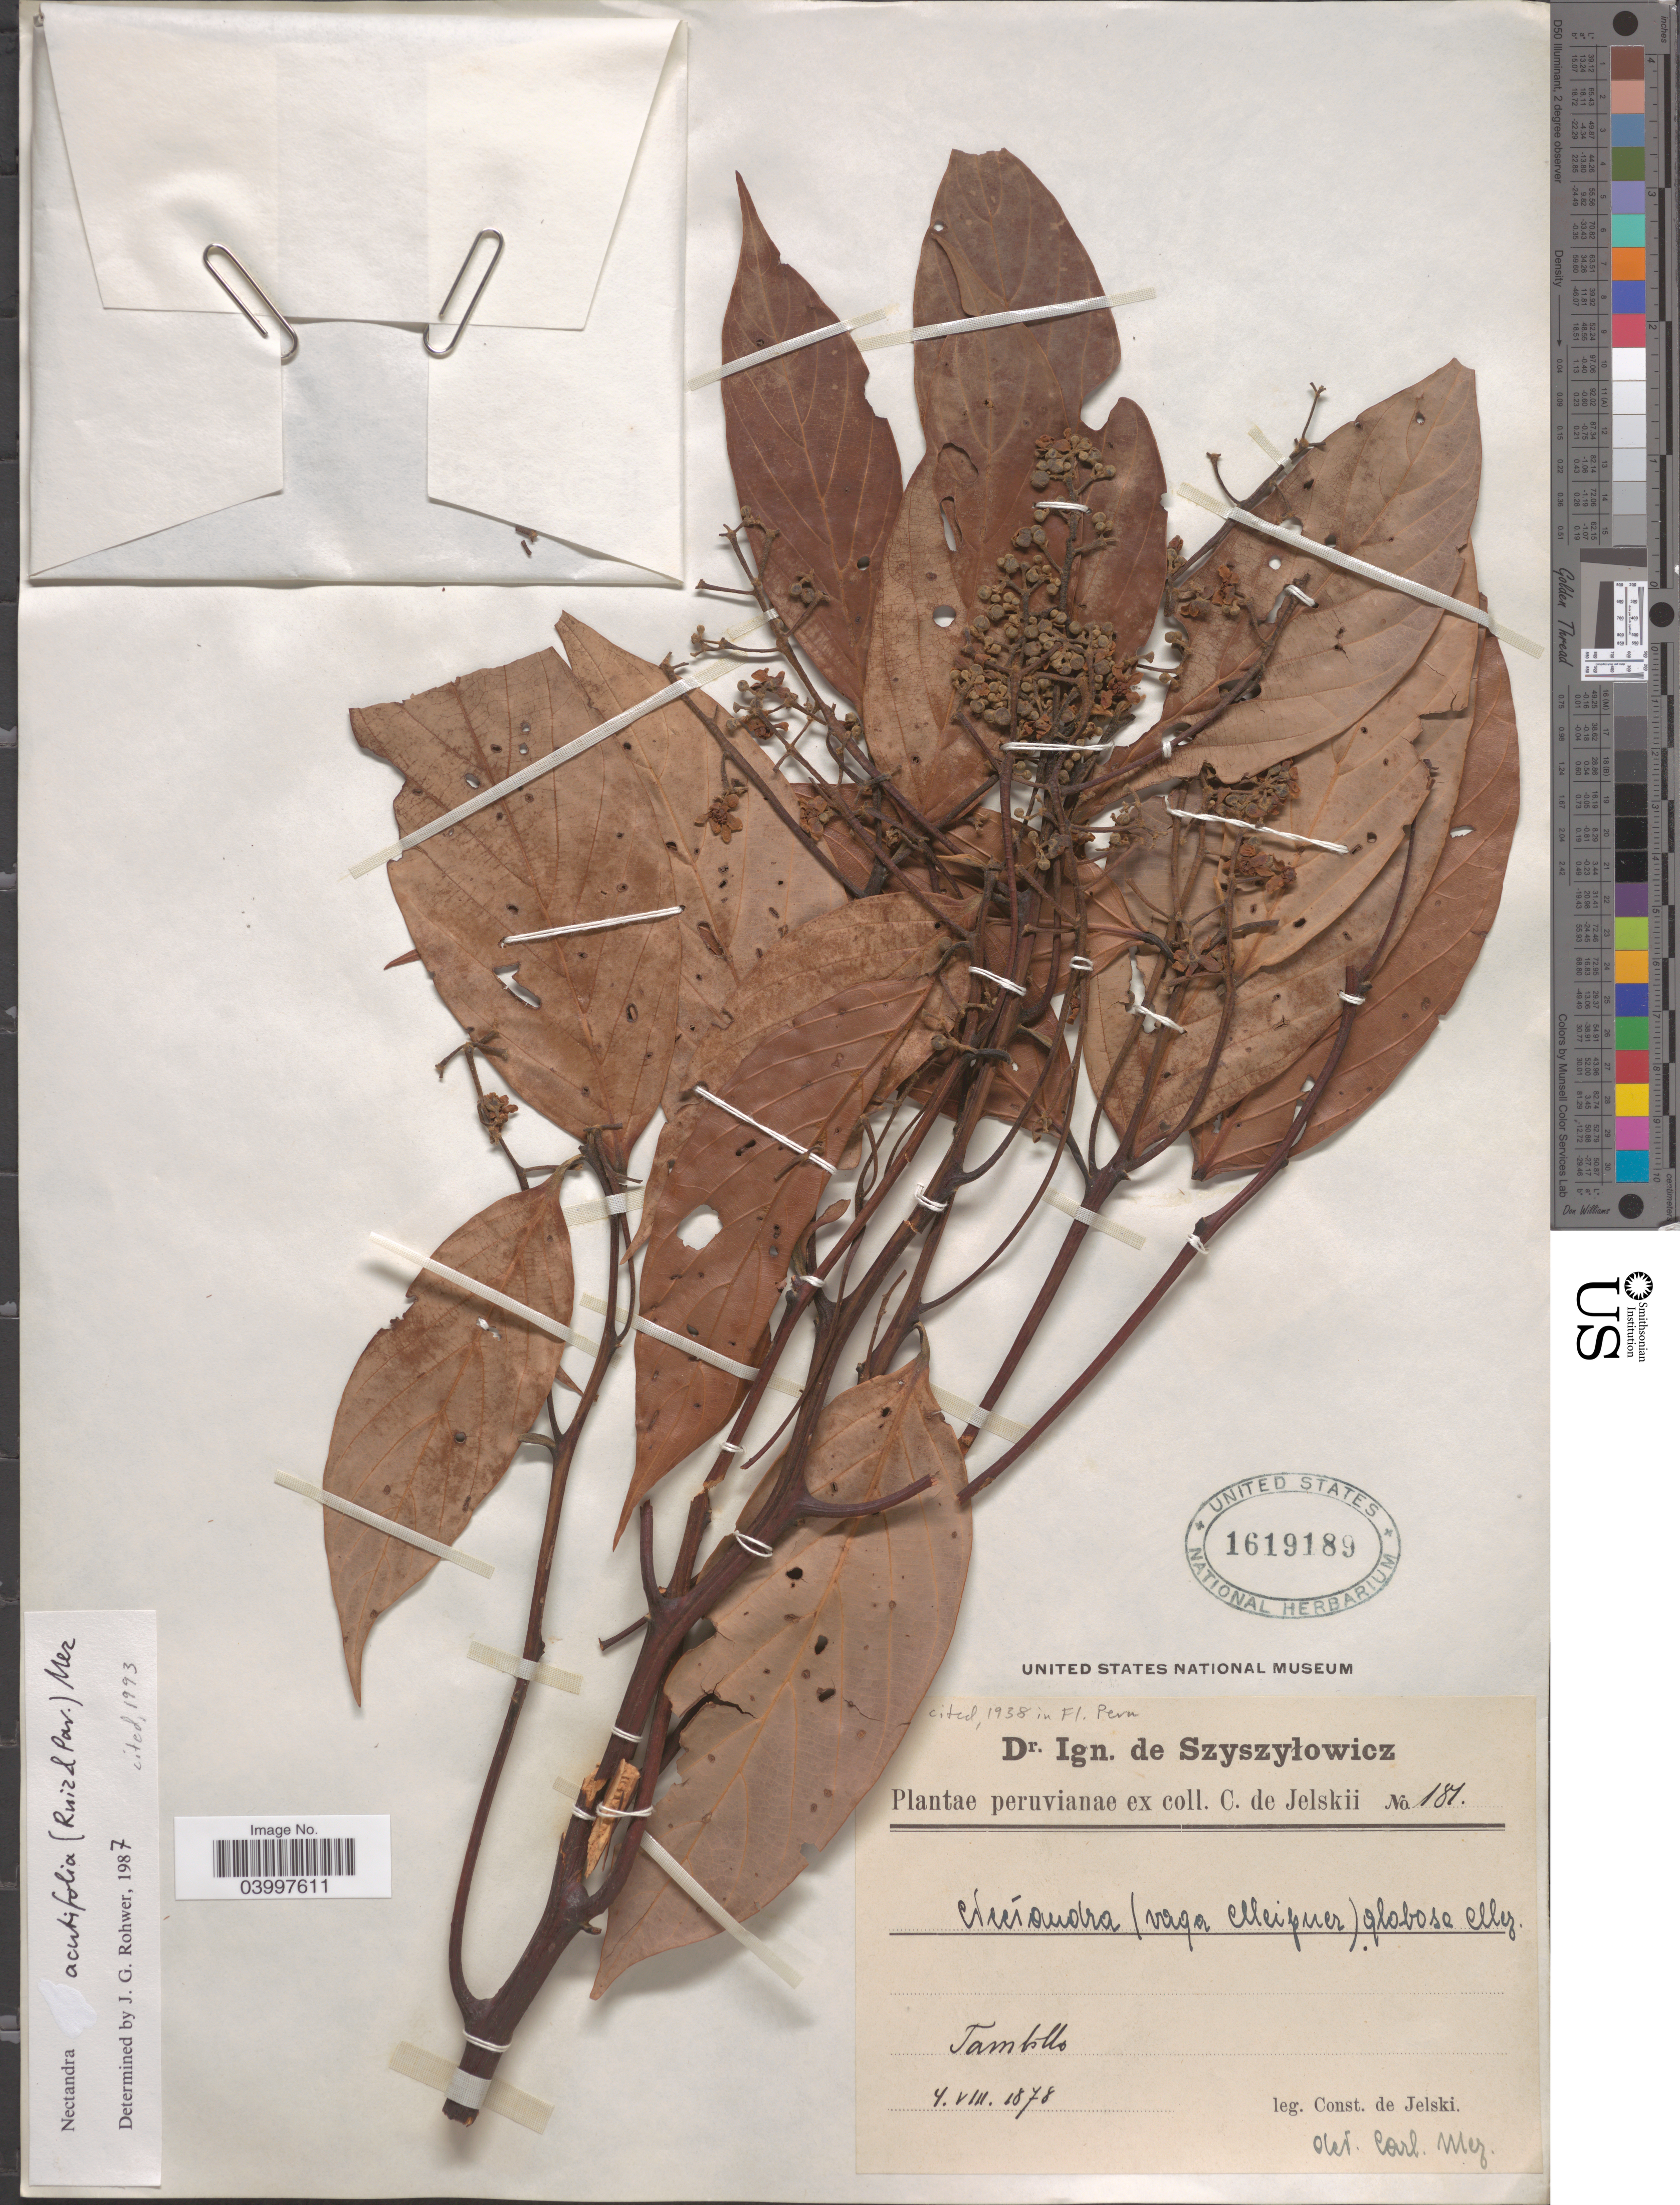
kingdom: Plantae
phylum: Tracheophyta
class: Magnoliopsida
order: Laurales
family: Lauraceae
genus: Nectandra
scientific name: Nectandra acutifolia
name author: (Ruiz & Pav.) Mez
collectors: C. de Jelski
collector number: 181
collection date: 1878-08-04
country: Peru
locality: Tambillo.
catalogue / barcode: US 1619189